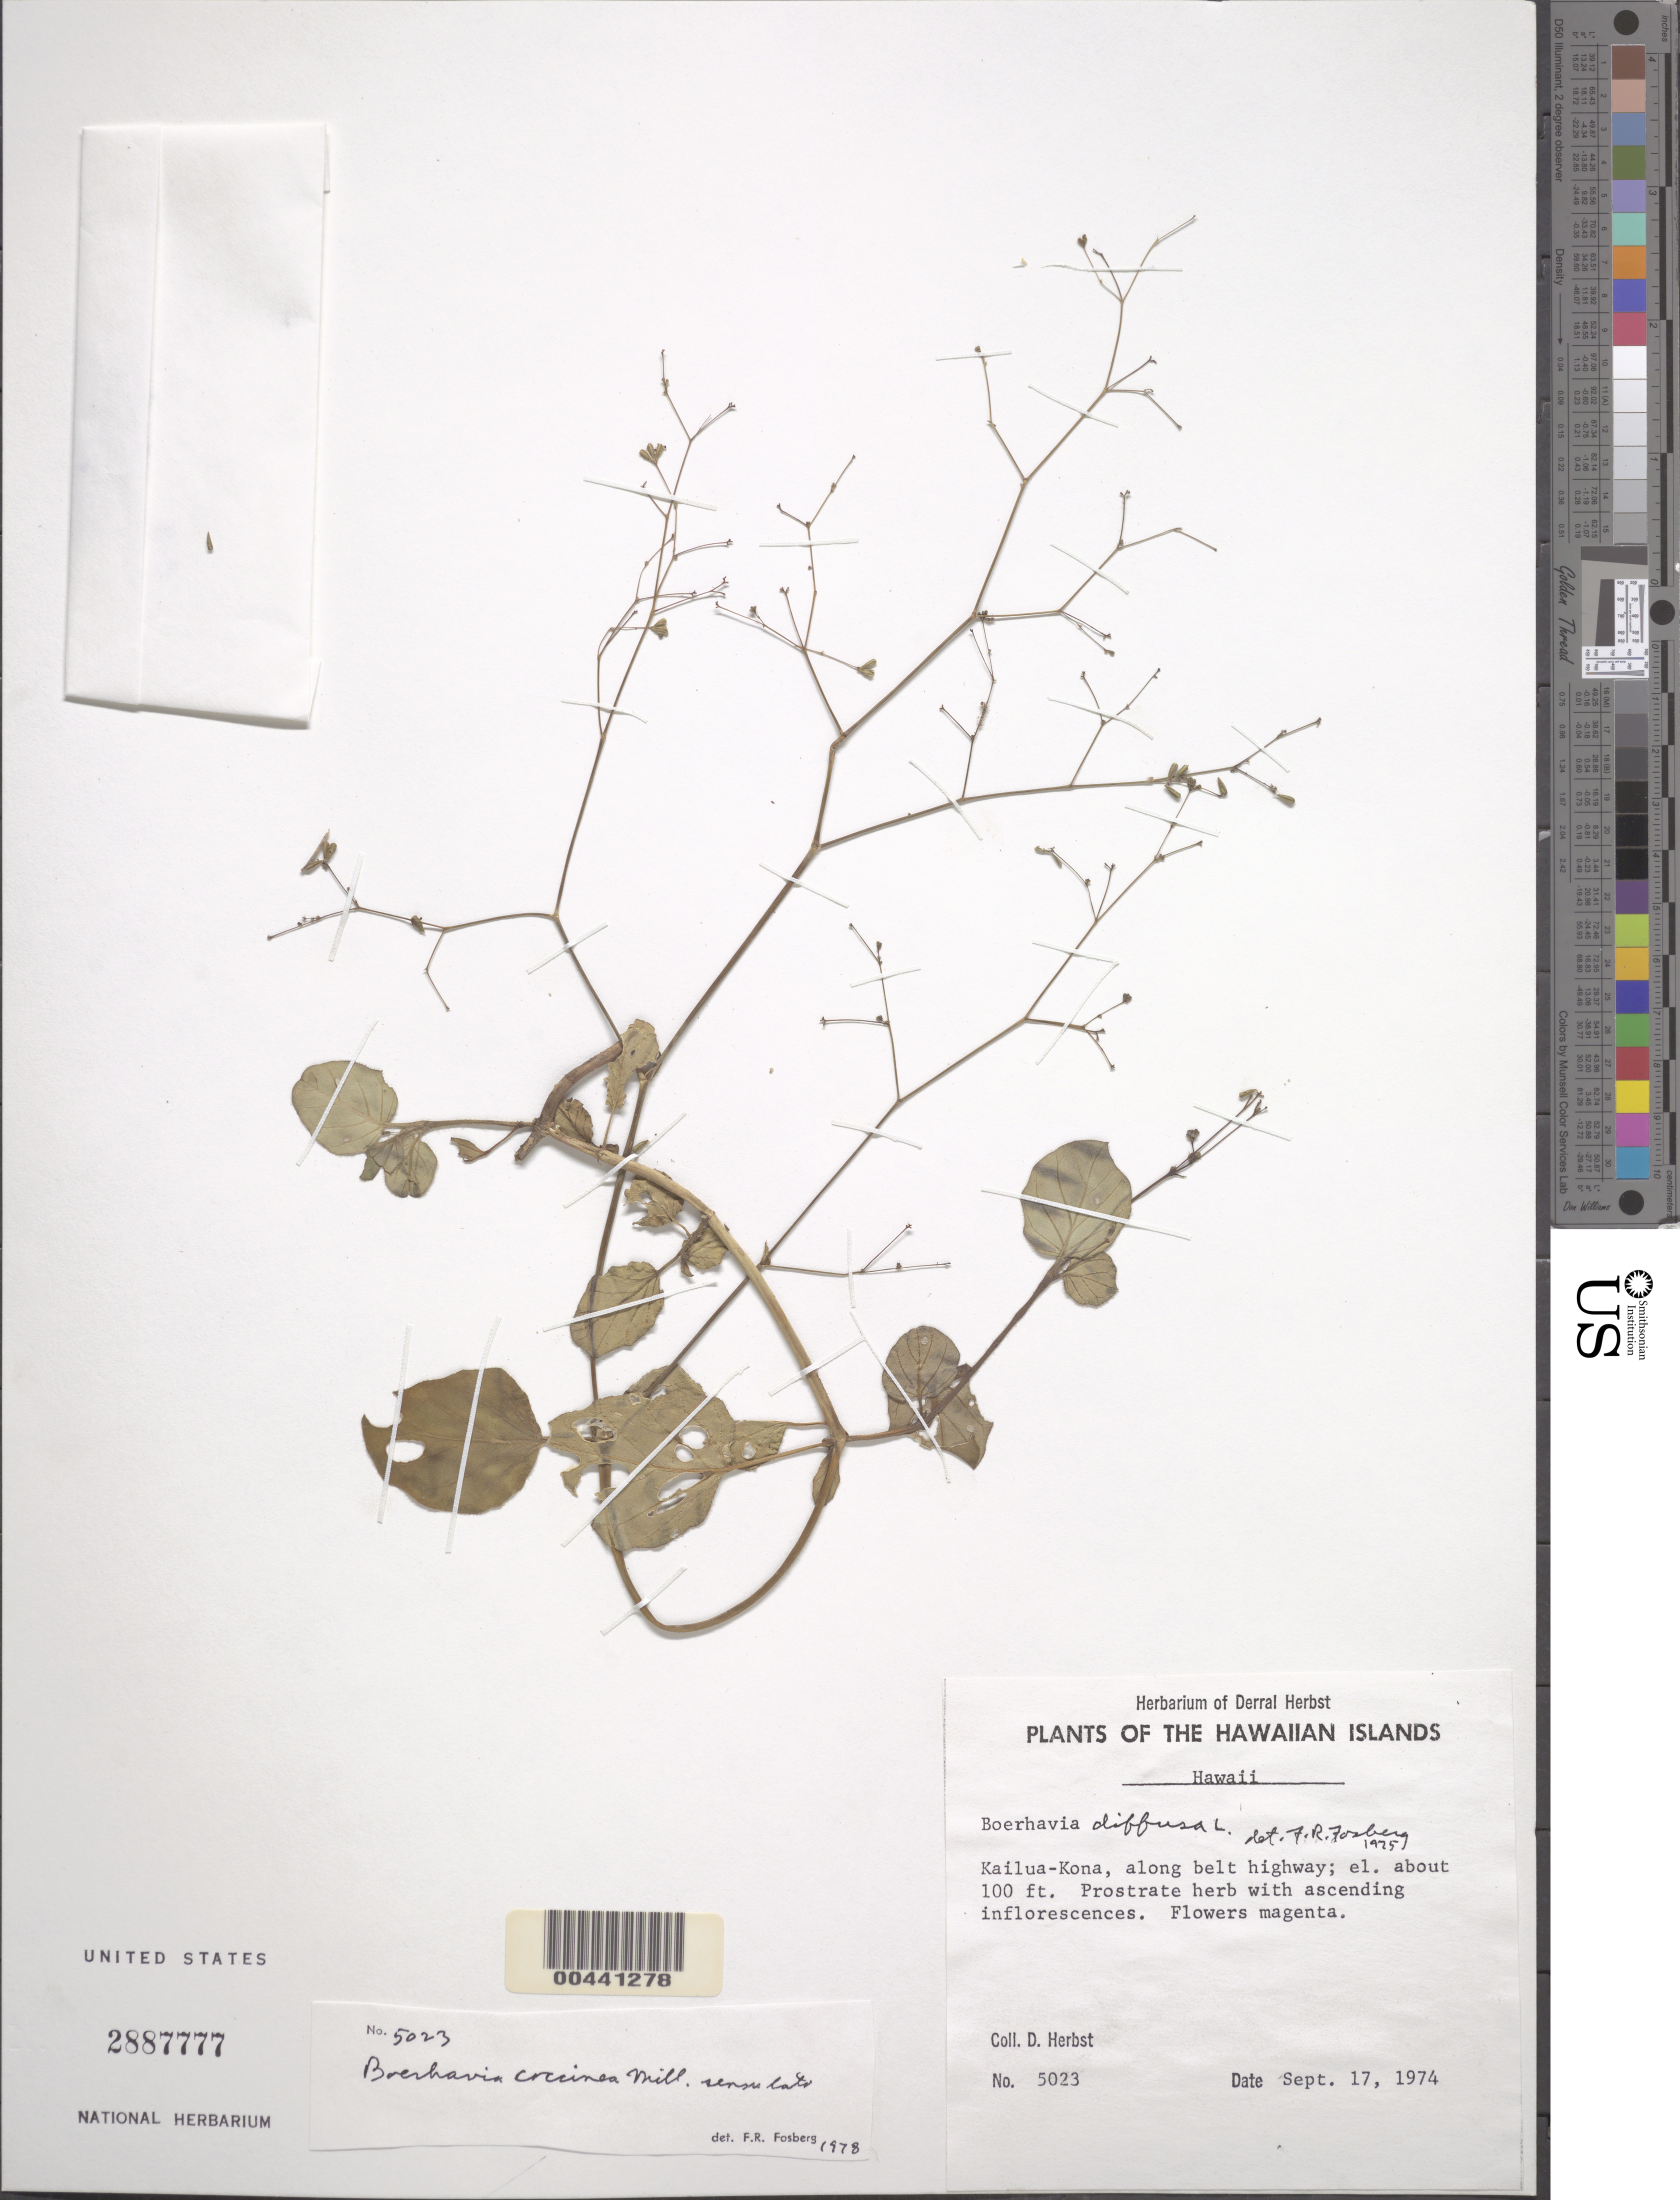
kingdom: Plantae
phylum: Tracheophyta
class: Magnoliopsida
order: Caryophyllales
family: Nyctaginaceae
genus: Boerhavia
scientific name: Boerhavia coccinea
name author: Mill.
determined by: Fosberg, F. R.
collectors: D. R. Herbst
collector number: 5023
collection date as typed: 17 Sep 1974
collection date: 1974-09-17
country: United States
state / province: Hawaii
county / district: Hawaii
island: Hawaii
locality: Kailua-Kona, along belt highway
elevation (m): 30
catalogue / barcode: US 2887777